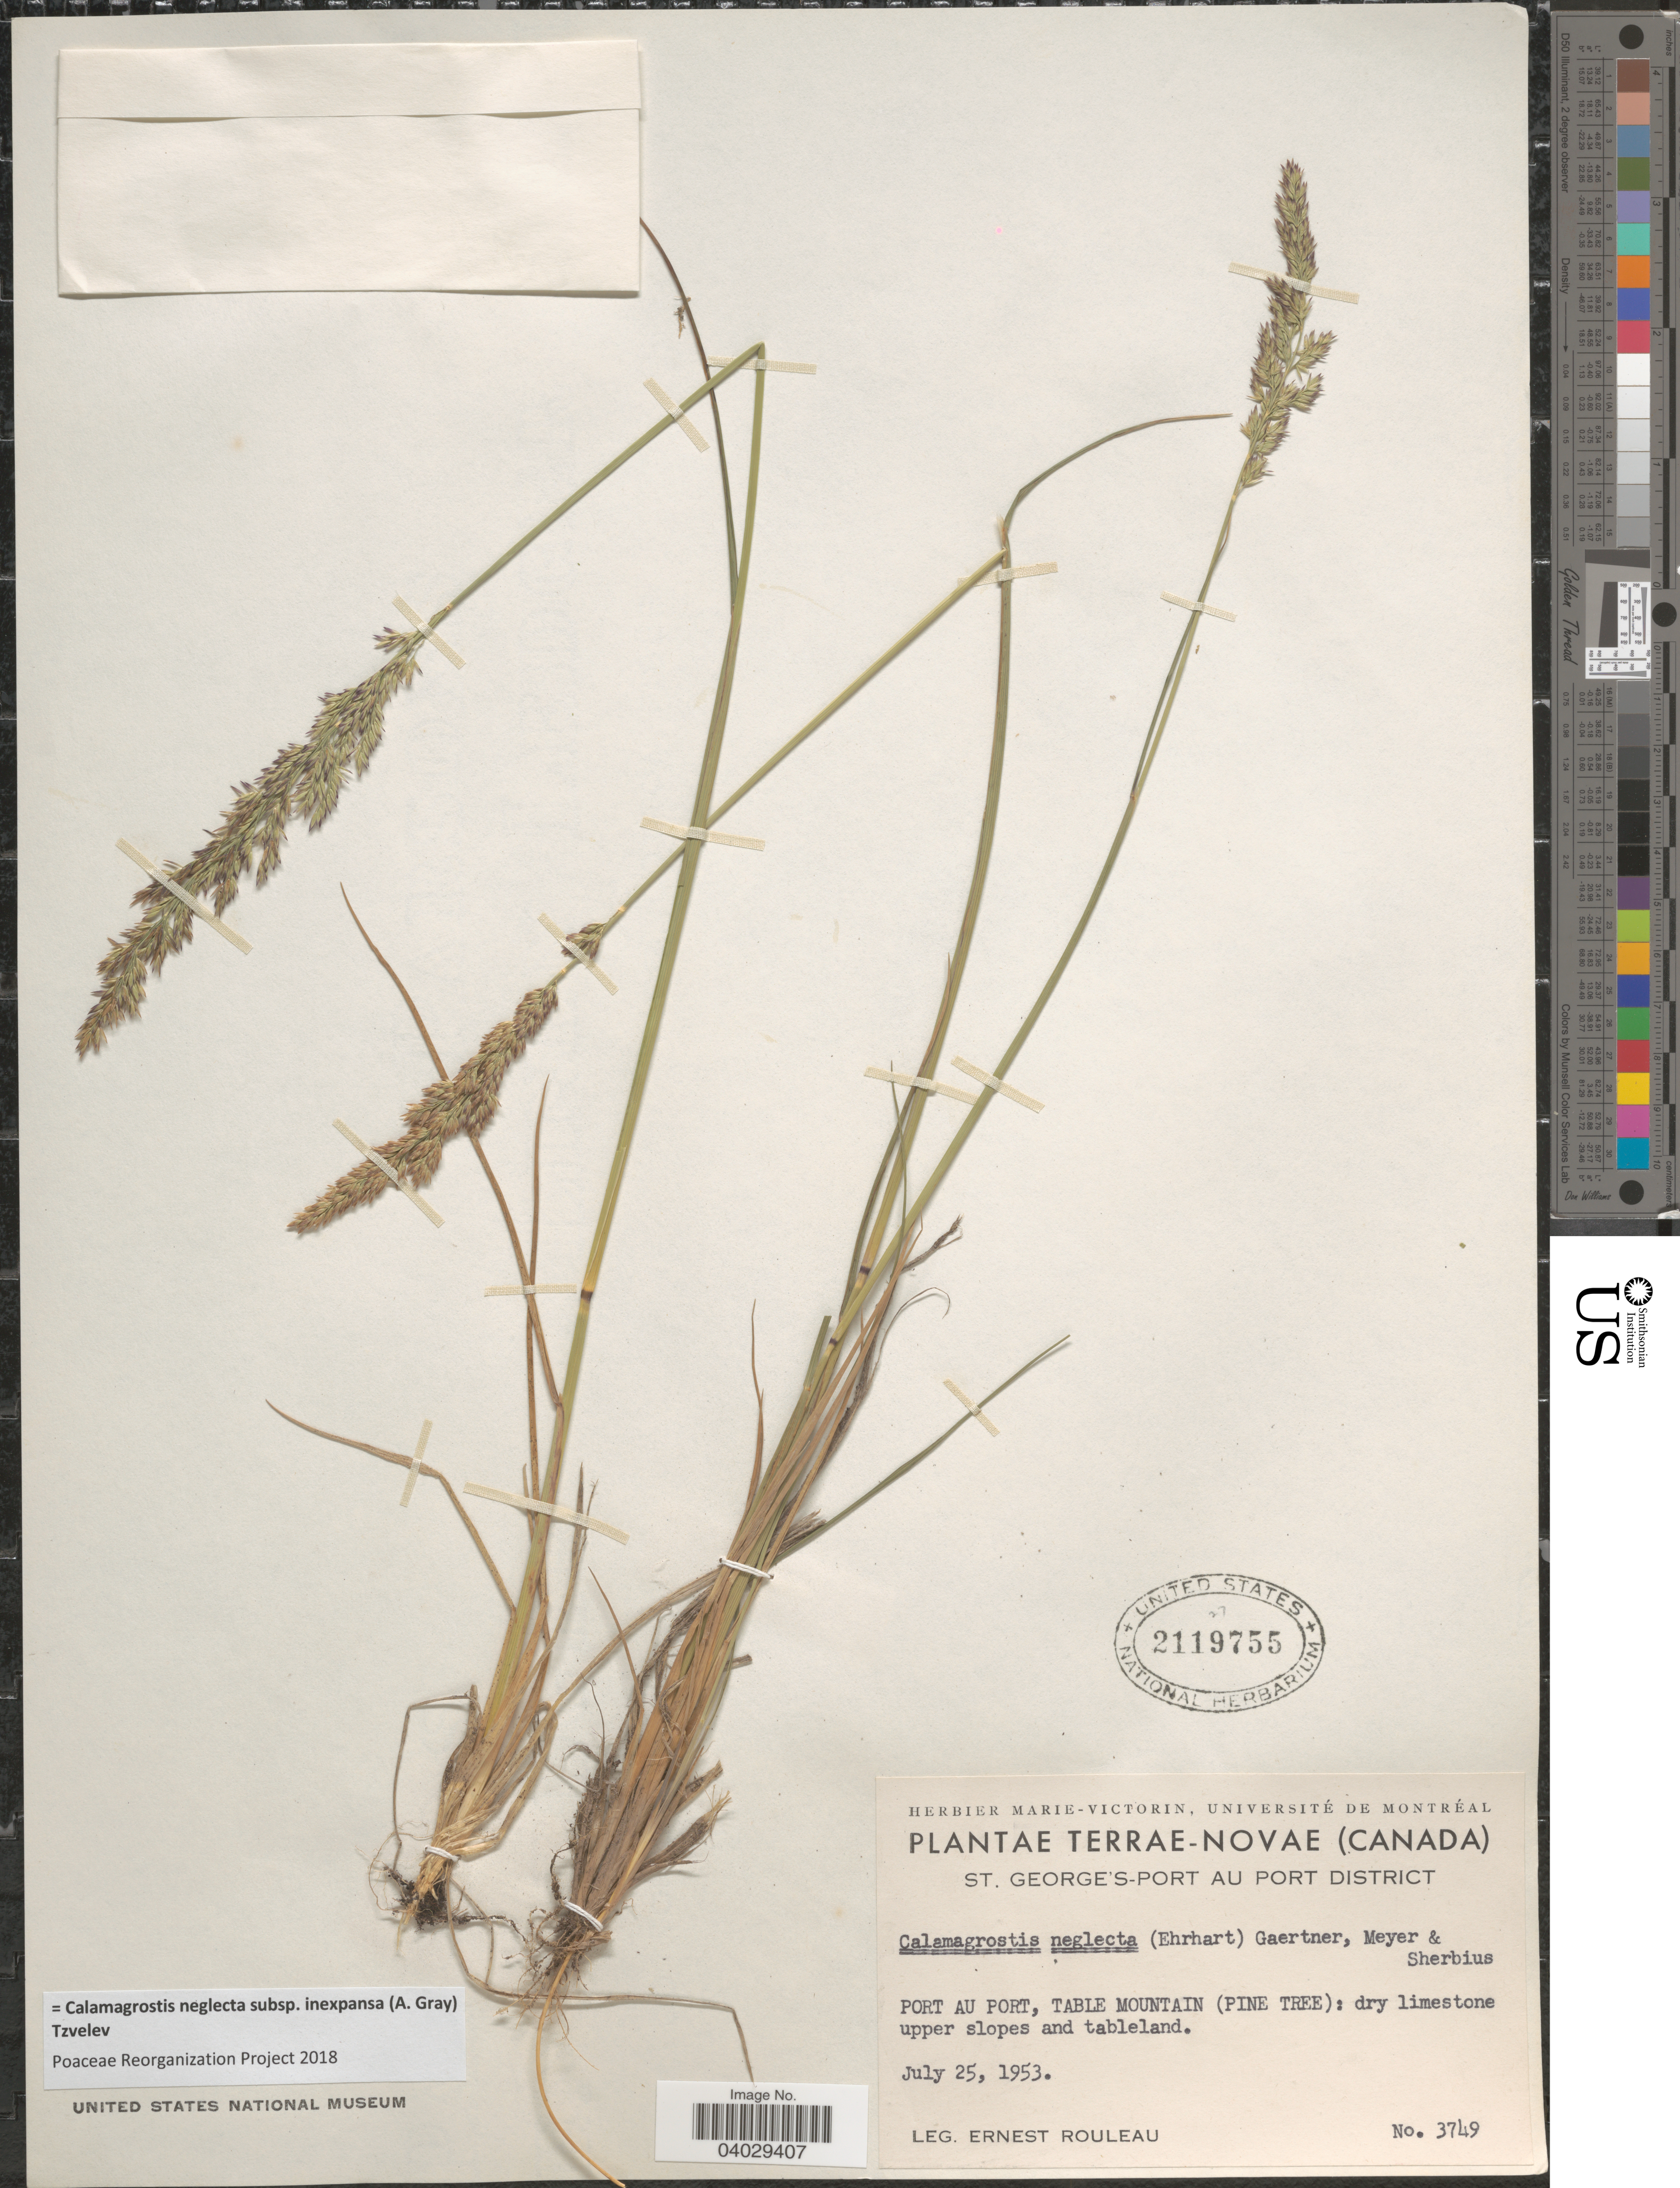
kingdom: Plantae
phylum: Tracheophyta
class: Liliopsida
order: Poales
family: Poaceae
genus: Calamagrostis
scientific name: Calamagrostis neglecta subsp. inexpansa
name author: (A. Gray) Tzvelev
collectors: E. Rouleau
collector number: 3749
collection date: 1953-07-25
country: Canada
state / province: Newfoundland and Labrador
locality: Terrae-Novae. St. George's-Port Au Port District. Port Au Port, Table Mountain (pine tree): dry limestone upper slopes and tableland.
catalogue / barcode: US 2119755